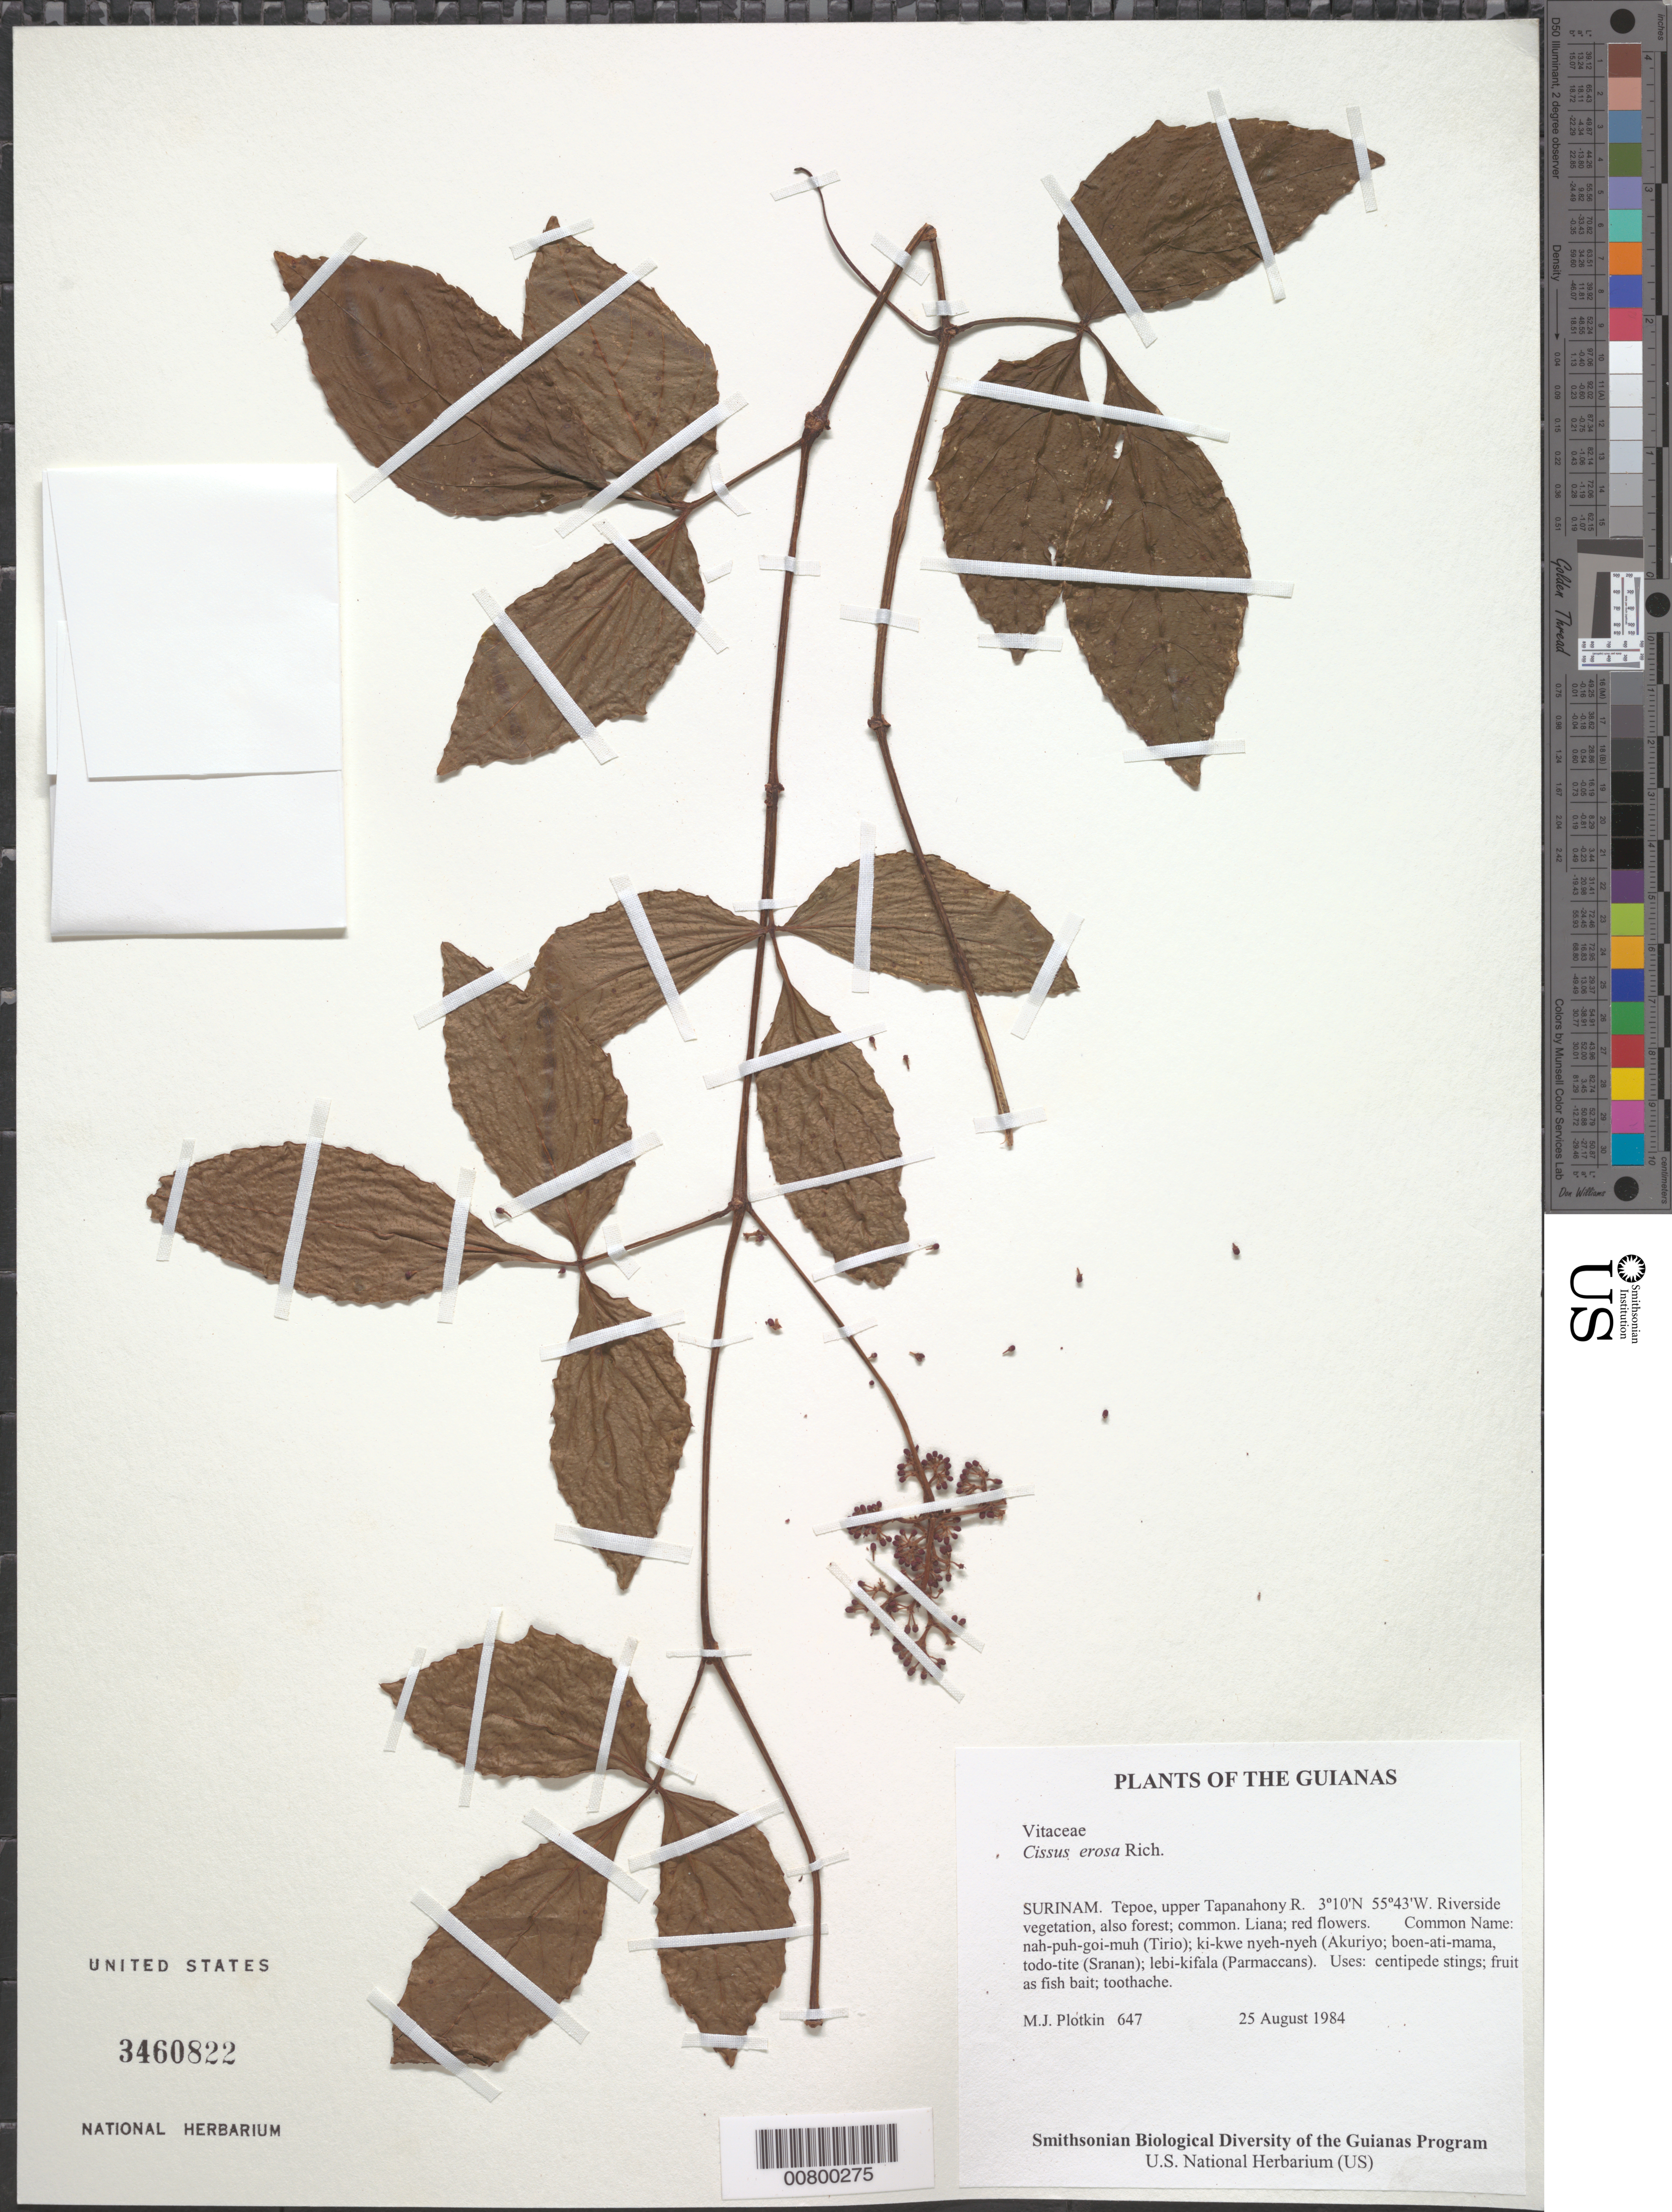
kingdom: Plantae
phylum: Tracheophyta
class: Magnoliopsida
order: Vitales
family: Vitaceae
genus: Cissus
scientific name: Cissus erosa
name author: Rich.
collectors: M. Plotkin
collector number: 647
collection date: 1984-08-25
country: Suriname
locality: The Guianas. Tepoe, upper Tapanahony R.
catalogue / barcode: US 3460822